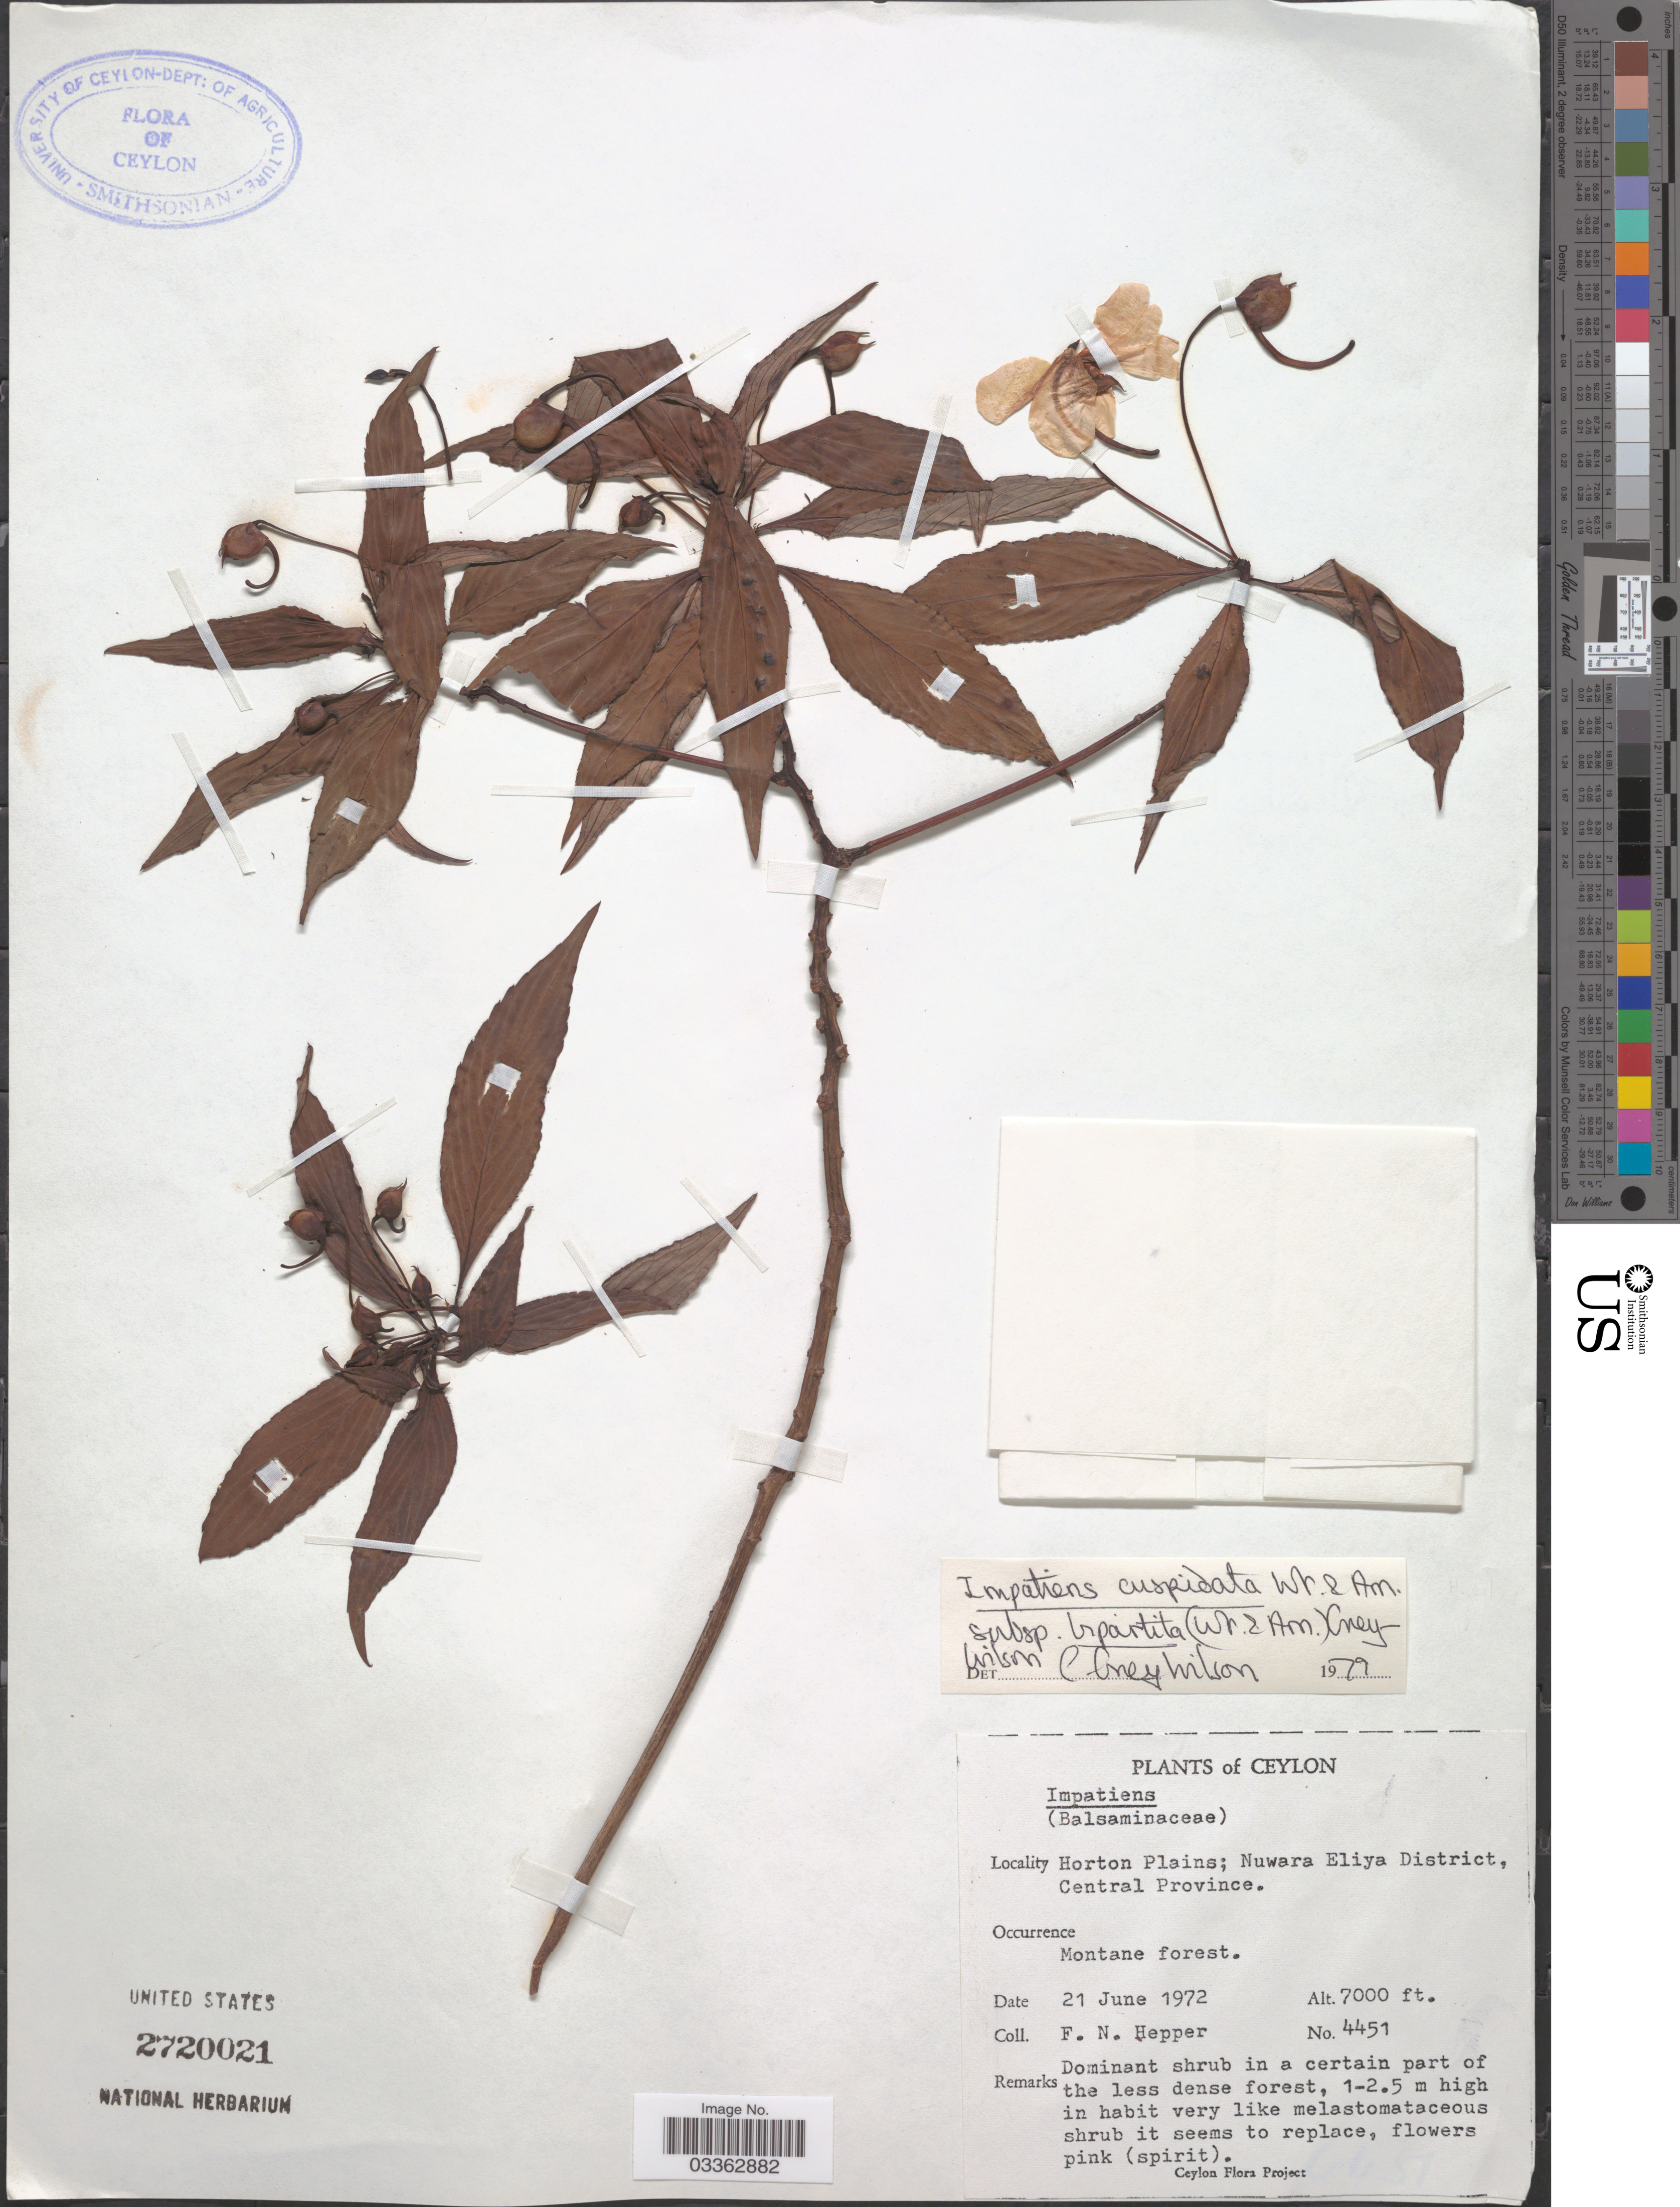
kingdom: Plantae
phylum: Tracheophyta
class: Magnoliopsida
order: Ericales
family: Balsaminaceae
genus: Impatiens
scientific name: Impatiens cuspidata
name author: Wight & Arn.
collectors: F. Hepper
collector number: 4451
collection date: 1972-06-21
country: Sri Lanka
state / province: Central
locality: Ceylon. Horton Plains; Nuwara Eliya District.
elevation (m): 2134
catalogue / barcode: US 2720021